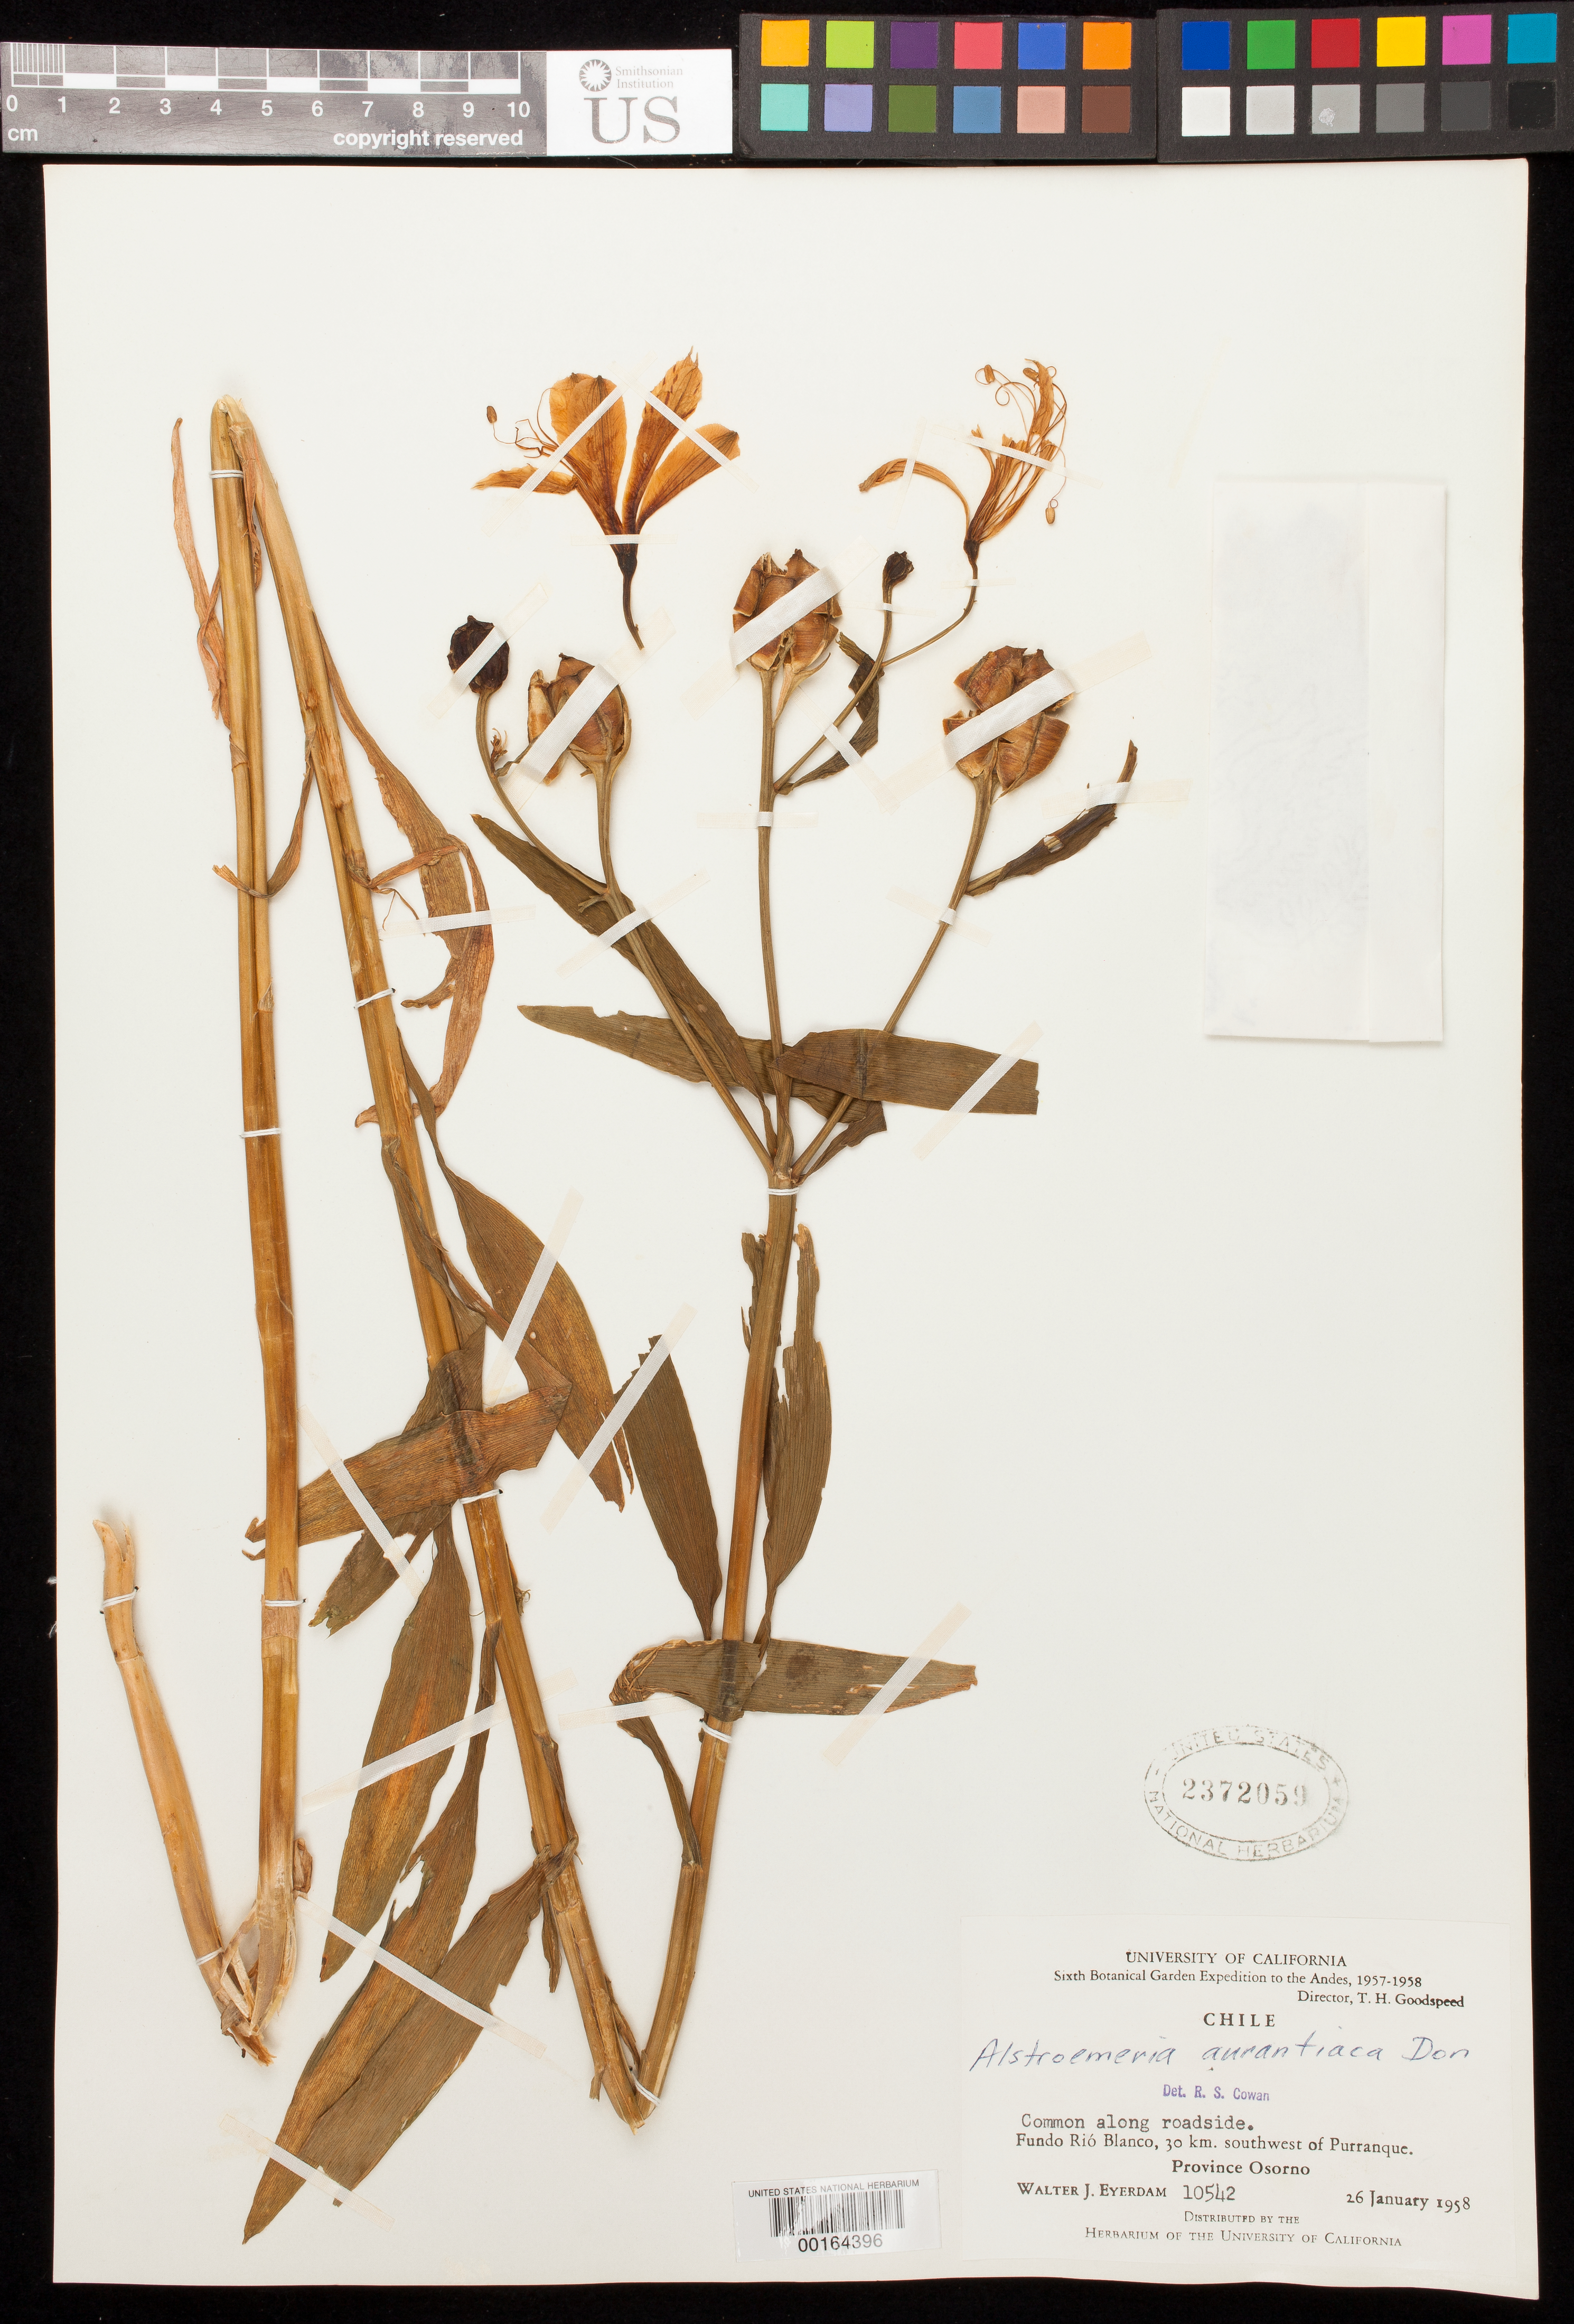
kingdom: Plantae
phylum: Tracheophyta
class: Liliopsida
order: Liliales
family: Alstroemeriaceae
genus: Alstroemeria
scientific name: Alstroemeria aurantiaca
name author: D. Don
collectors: W. J. Eyerdam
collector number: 10542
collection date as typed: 26 Jan 1958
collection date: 1958-01-26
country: Chile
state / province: Los Lagos (X)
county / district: Osorno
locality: Fundo rio blanco, 30 mi sw of purranque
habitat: Along roadside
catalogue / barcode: US 2372059